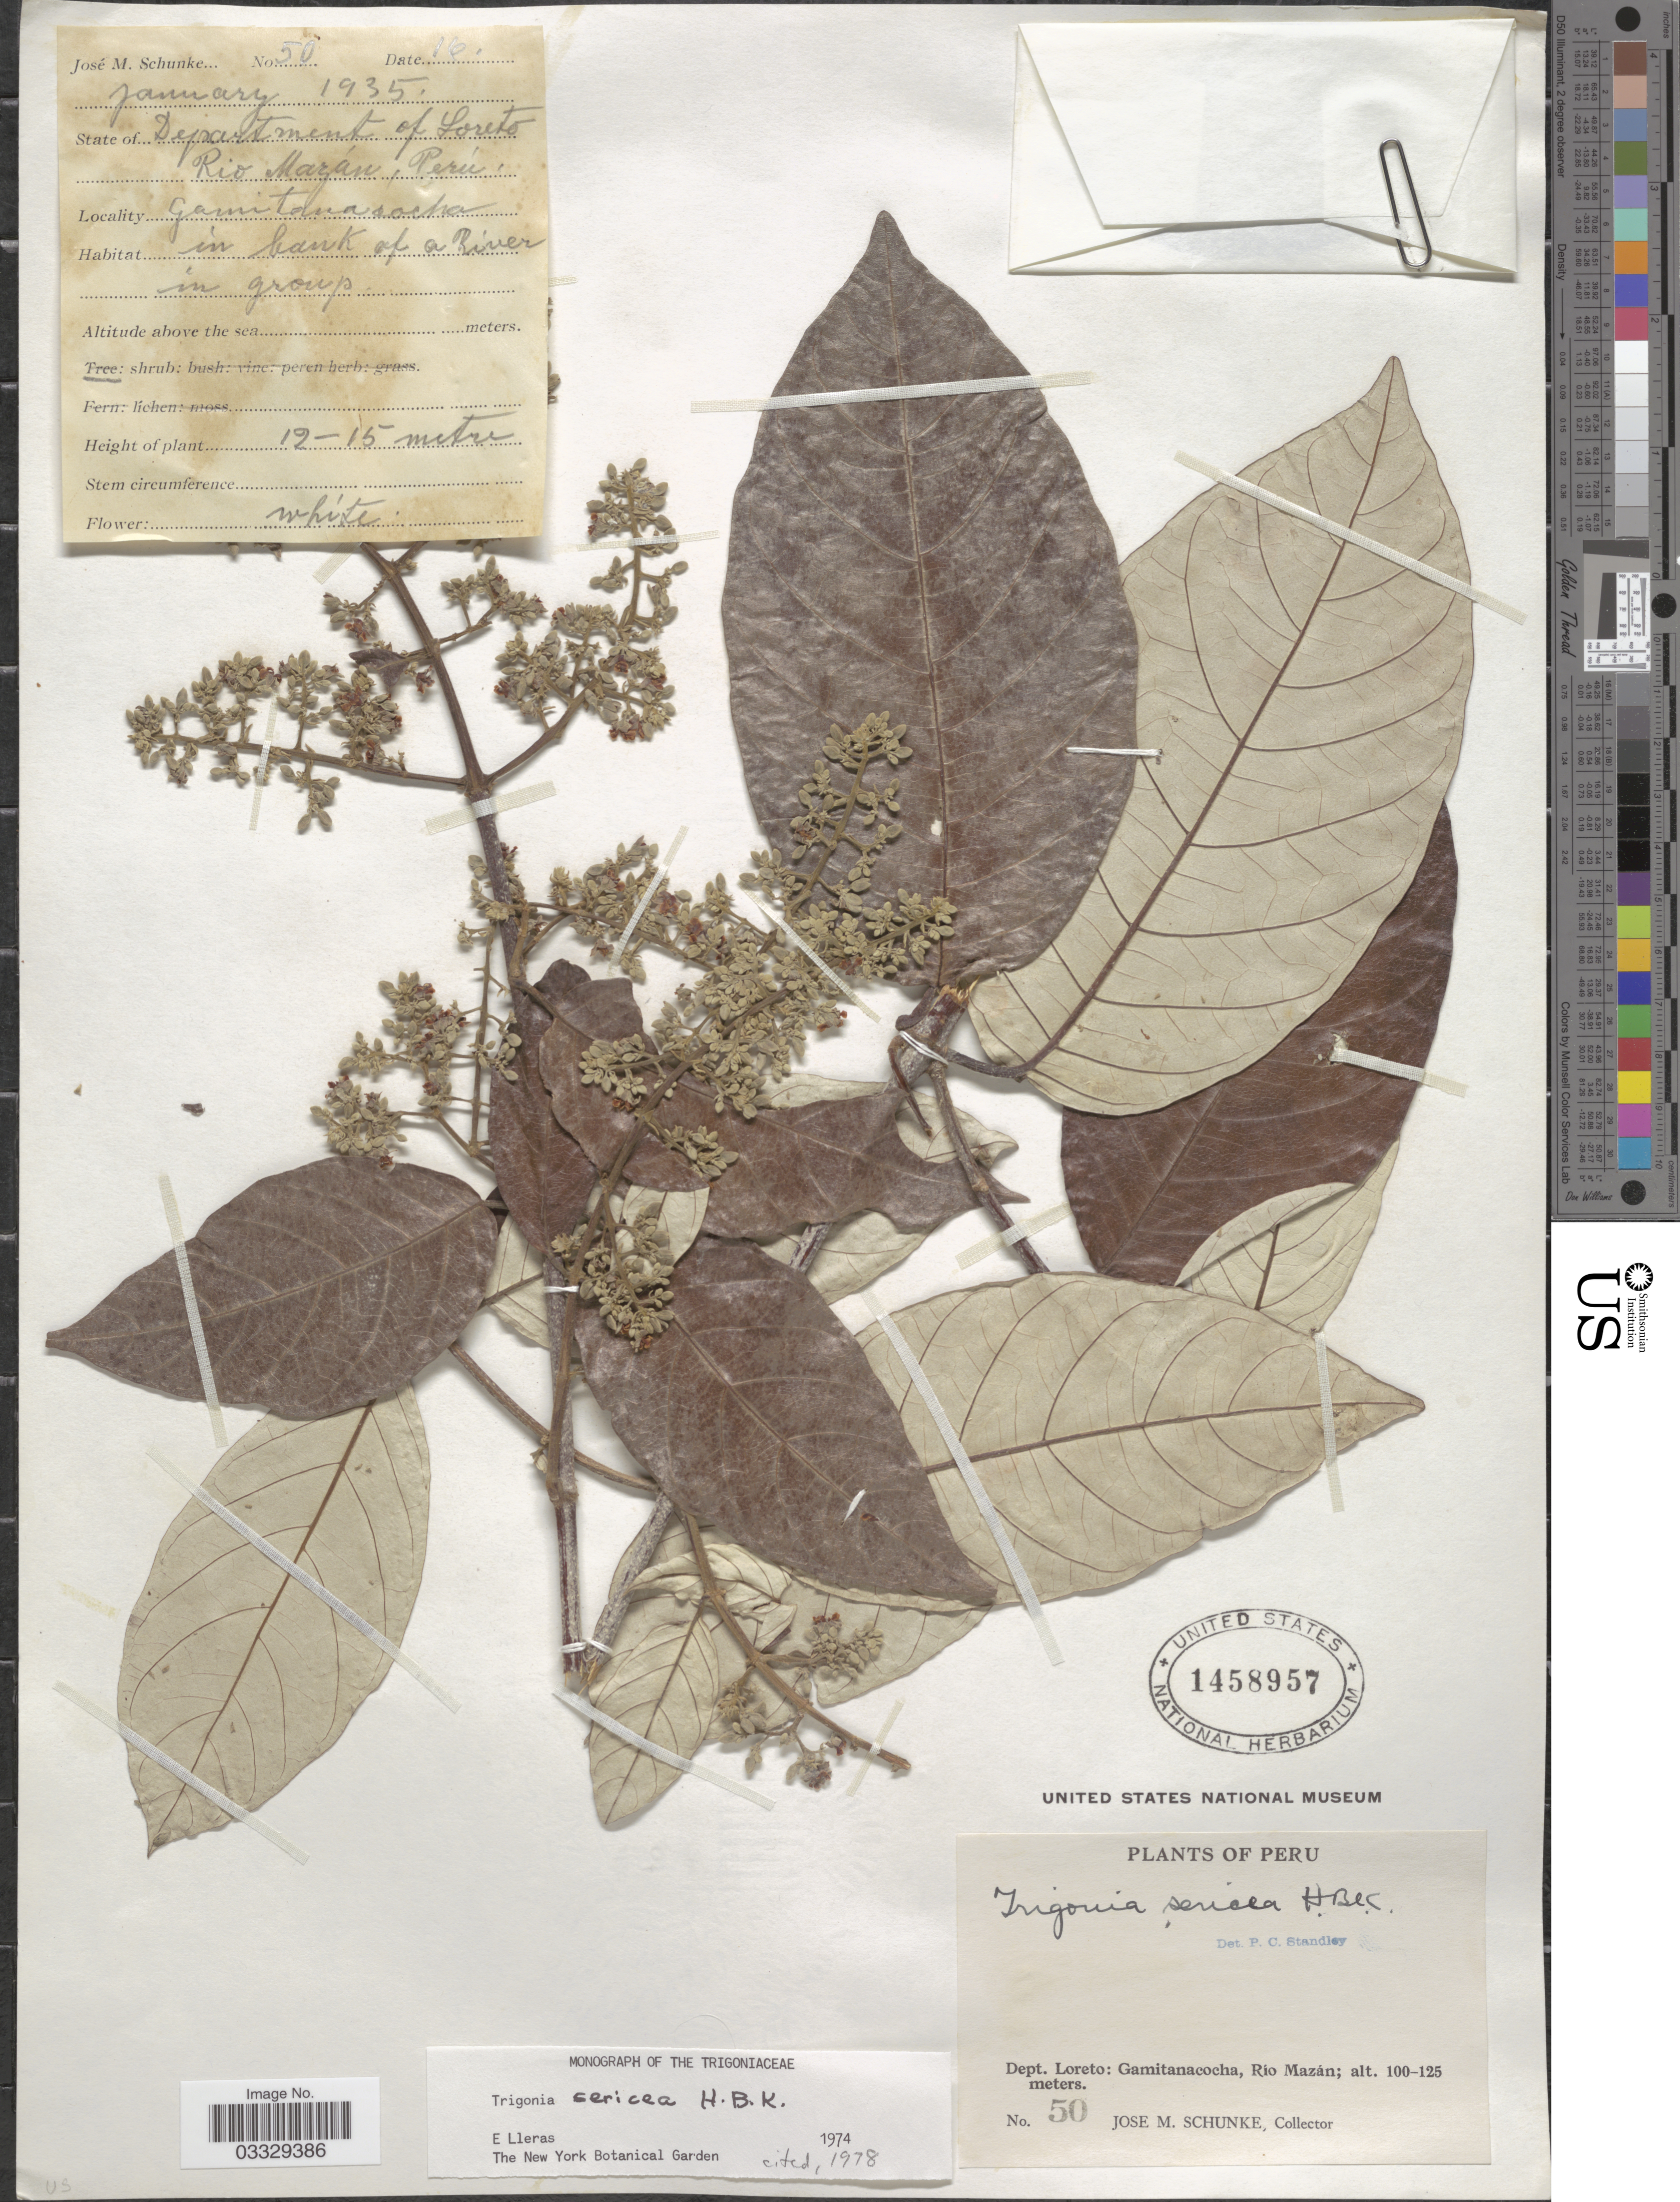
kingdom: Plantae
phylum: Tracheophyta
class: Magnoliopsida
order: Malpighiales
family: Trigoniaceae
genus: Trigonia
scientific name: Trigonia sericea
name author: Kunth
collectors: J. M. Schunke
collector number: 50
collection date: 1935-01-16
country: Peru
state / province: Loreto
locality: Dept. Loreto: Gamitanacocha, Río Mazán.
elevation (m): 100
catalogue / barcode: US 1458957